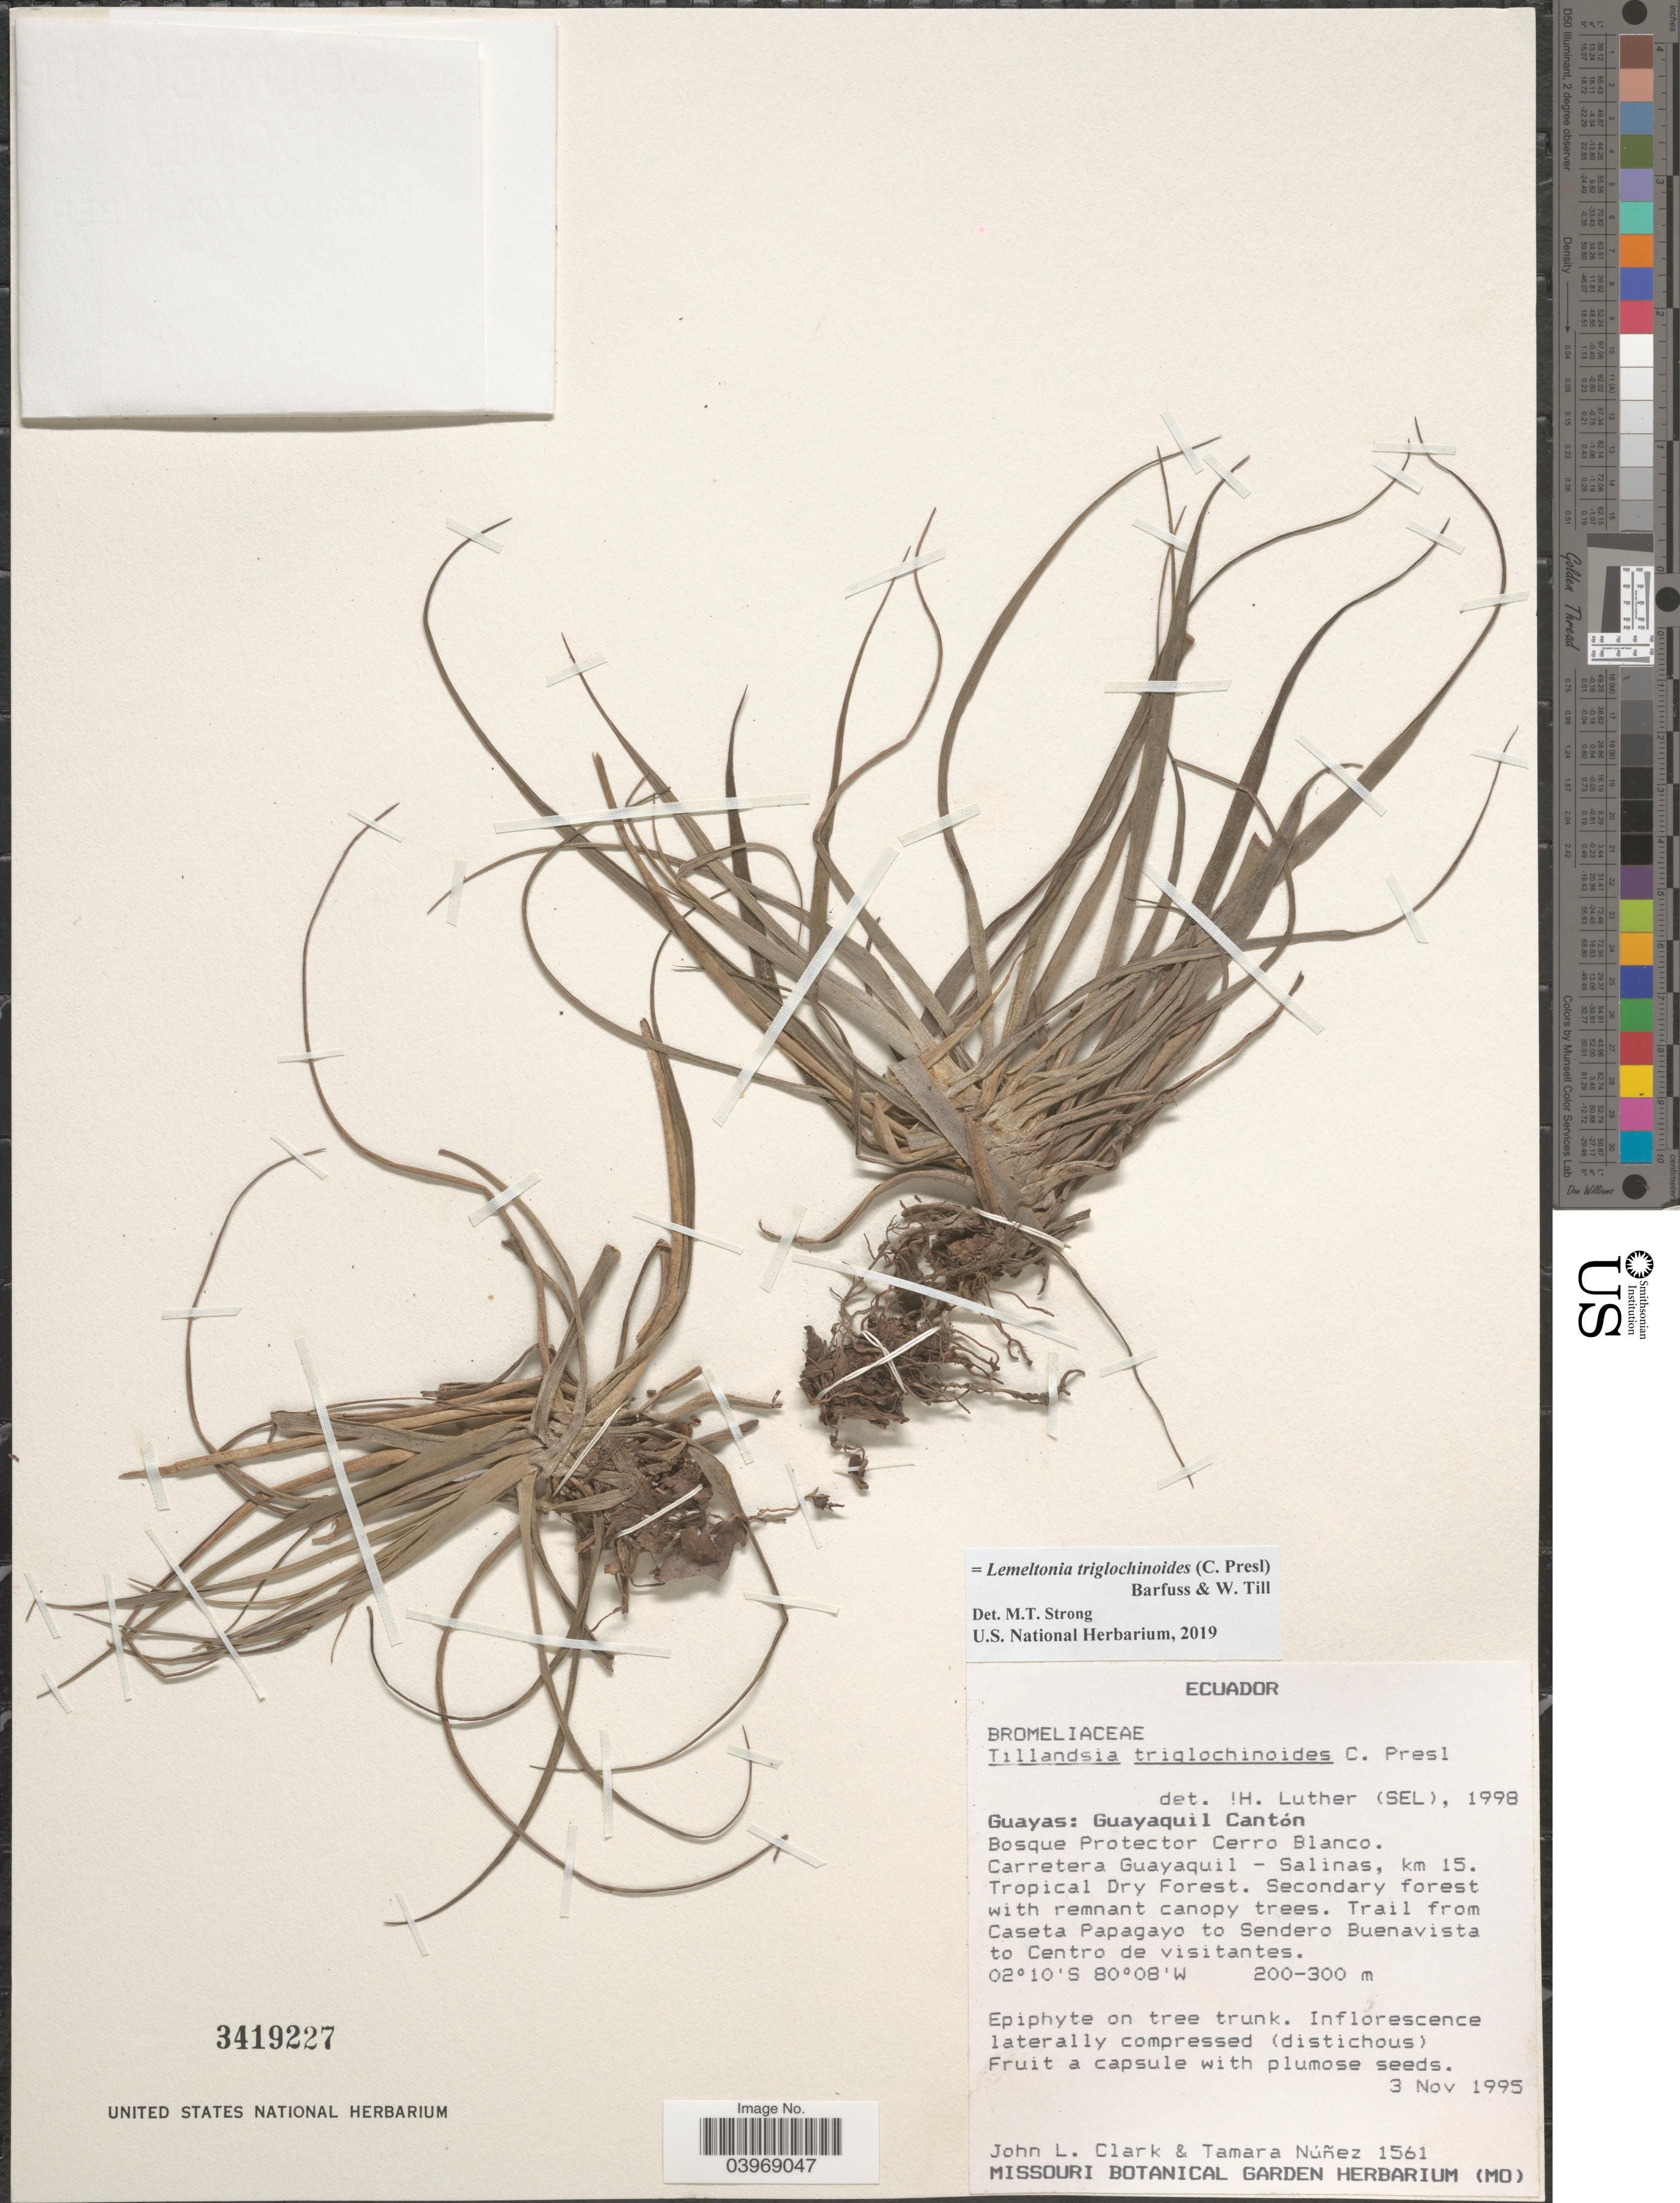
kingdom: Plantae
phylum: Tracheophyta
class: Liliopsida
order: Poales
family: Bromeliaceae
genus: Lemeltonia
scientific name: Lemeltonia triglochinoides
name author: (C. Presl) Barfuss & W. Till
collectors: J. L. Clark & T. Núñez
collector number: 1561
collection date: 1995-11-03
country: Ecuador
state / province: Guayas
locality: Guayaquil Cantón. Bosque Protector Cerro Blanco. Carretera Guayaquil - Salinas, km 15. Trail from Caseta Papagayo to Sendero Buenavista to Centro de visitantes.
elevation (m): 200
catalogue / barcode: US 3419227